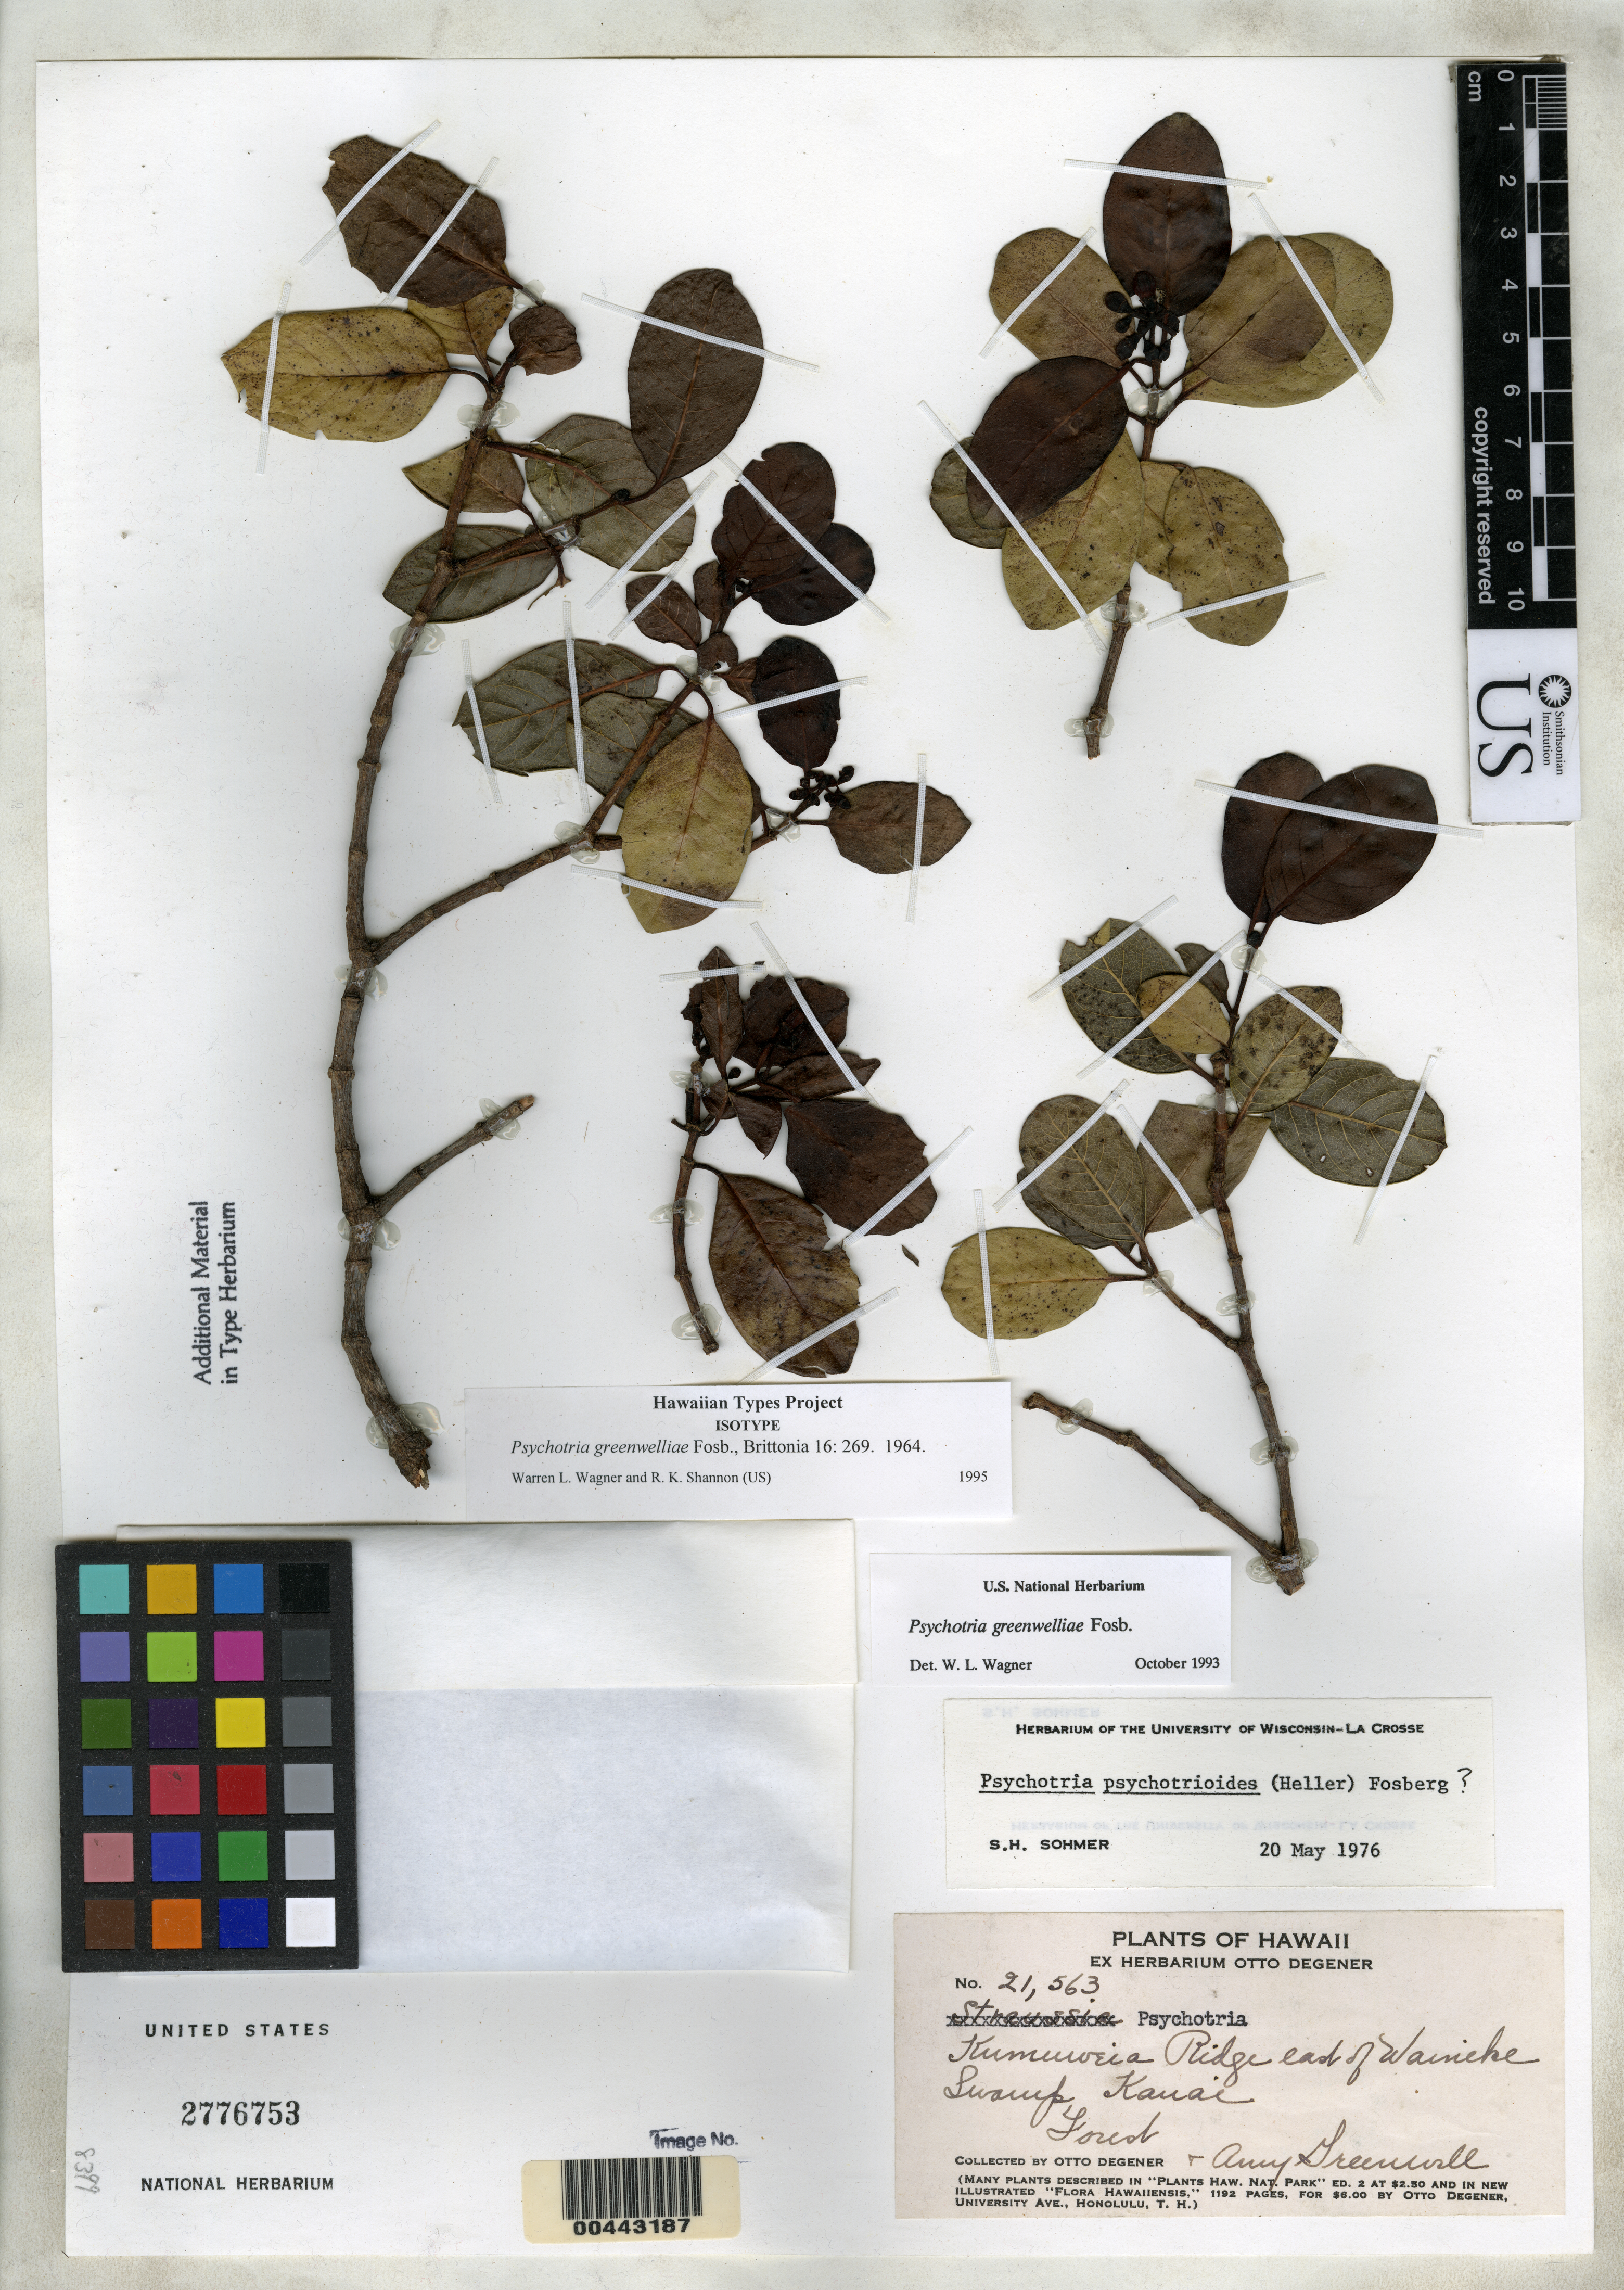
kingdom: Plantae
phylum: Tracheophyta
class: Magnoliopsida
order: Gentianales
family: Rubiaceae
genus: Psychotria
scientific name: Psychotria greenwelliae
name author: Fosberg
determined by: Wagner, W. L.; Shannon, R. K.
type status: Isotype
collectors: O. Degener & A. B. Greenwell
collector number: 21563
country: United States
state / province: Hawaii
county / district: Kauai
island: Kaua'i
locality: Kumuweia Ridge E of Waineke Swamp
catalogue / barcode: US 2776753